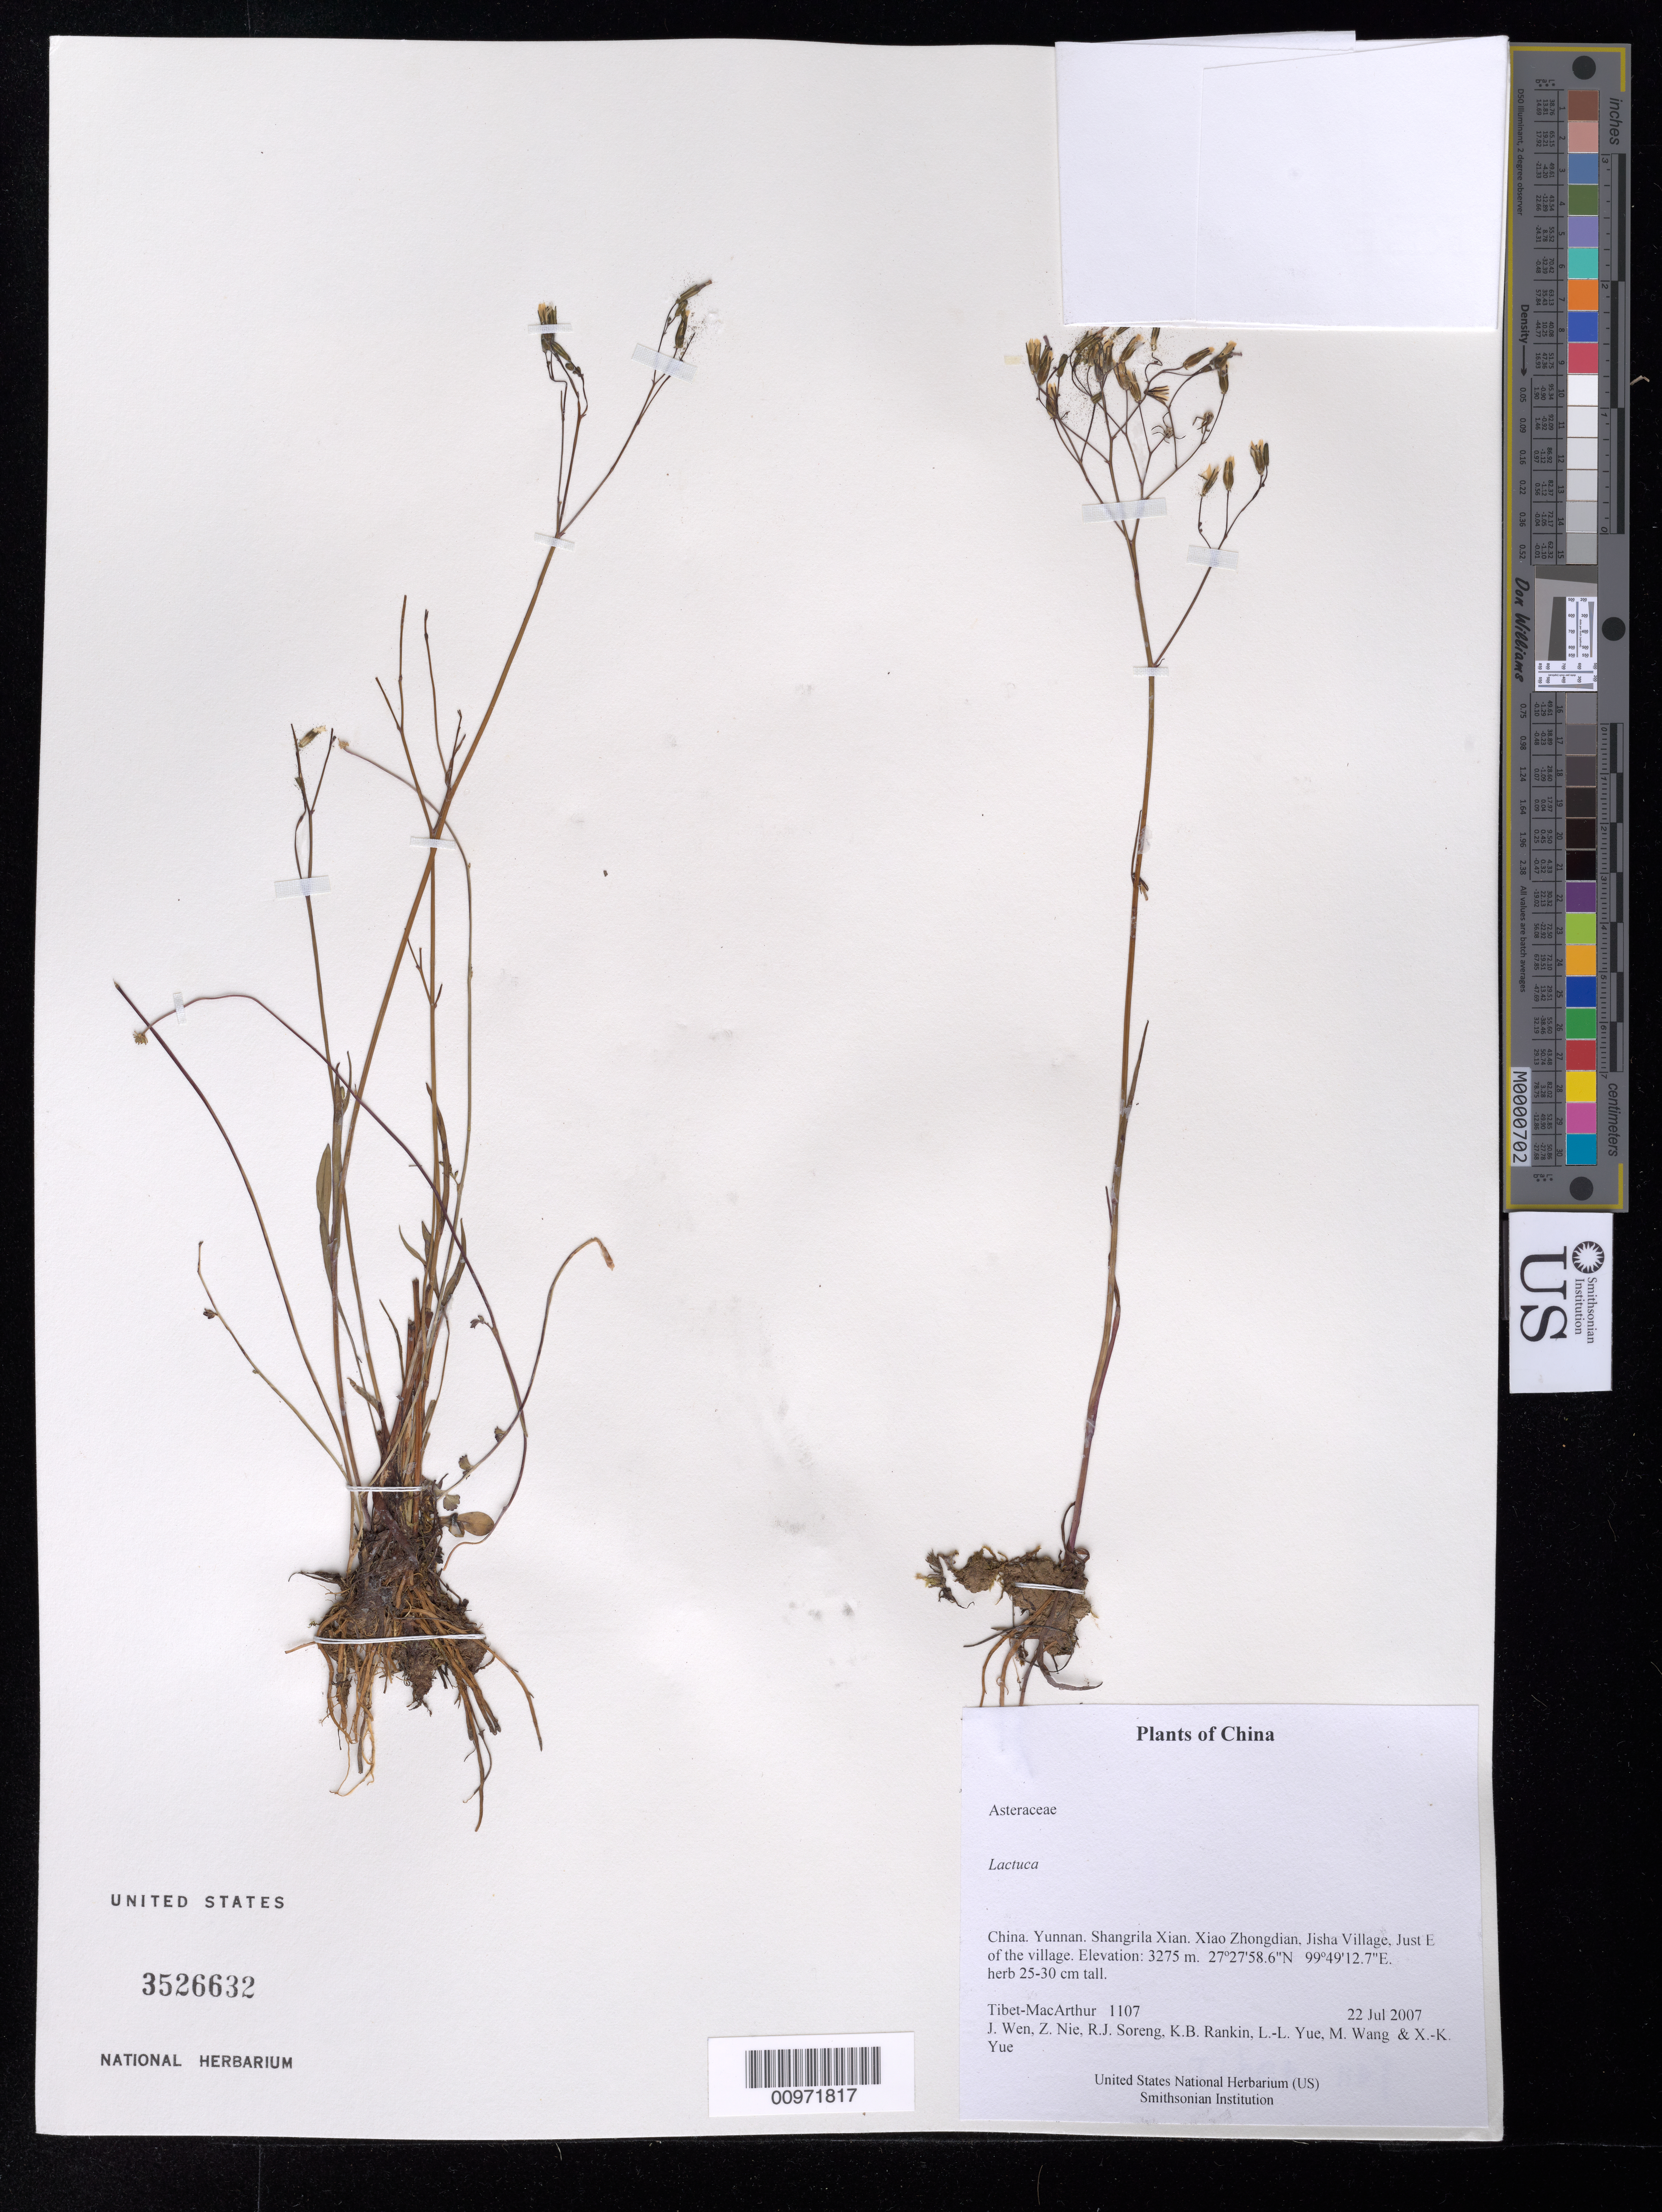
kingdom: Plantae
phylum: Tracheophyta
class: Magnoliopsida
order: Asterales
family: Asteraceae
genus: Lactuca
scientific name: Lactuca sp.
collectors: Tibet-MacArthur, J. Wen, Z. Nie, R. J. Soreng, K. Rankin, L. Yue, M. Wang & X. Yue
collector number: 1107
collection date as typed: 22 Jul 2007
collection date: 2007-07-22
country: China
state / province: Yunnan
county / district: Shangrila Xian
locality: Xiao Zhongdian, Jisha Village, Just E of the village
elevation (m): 3275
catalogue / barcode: US 3526632